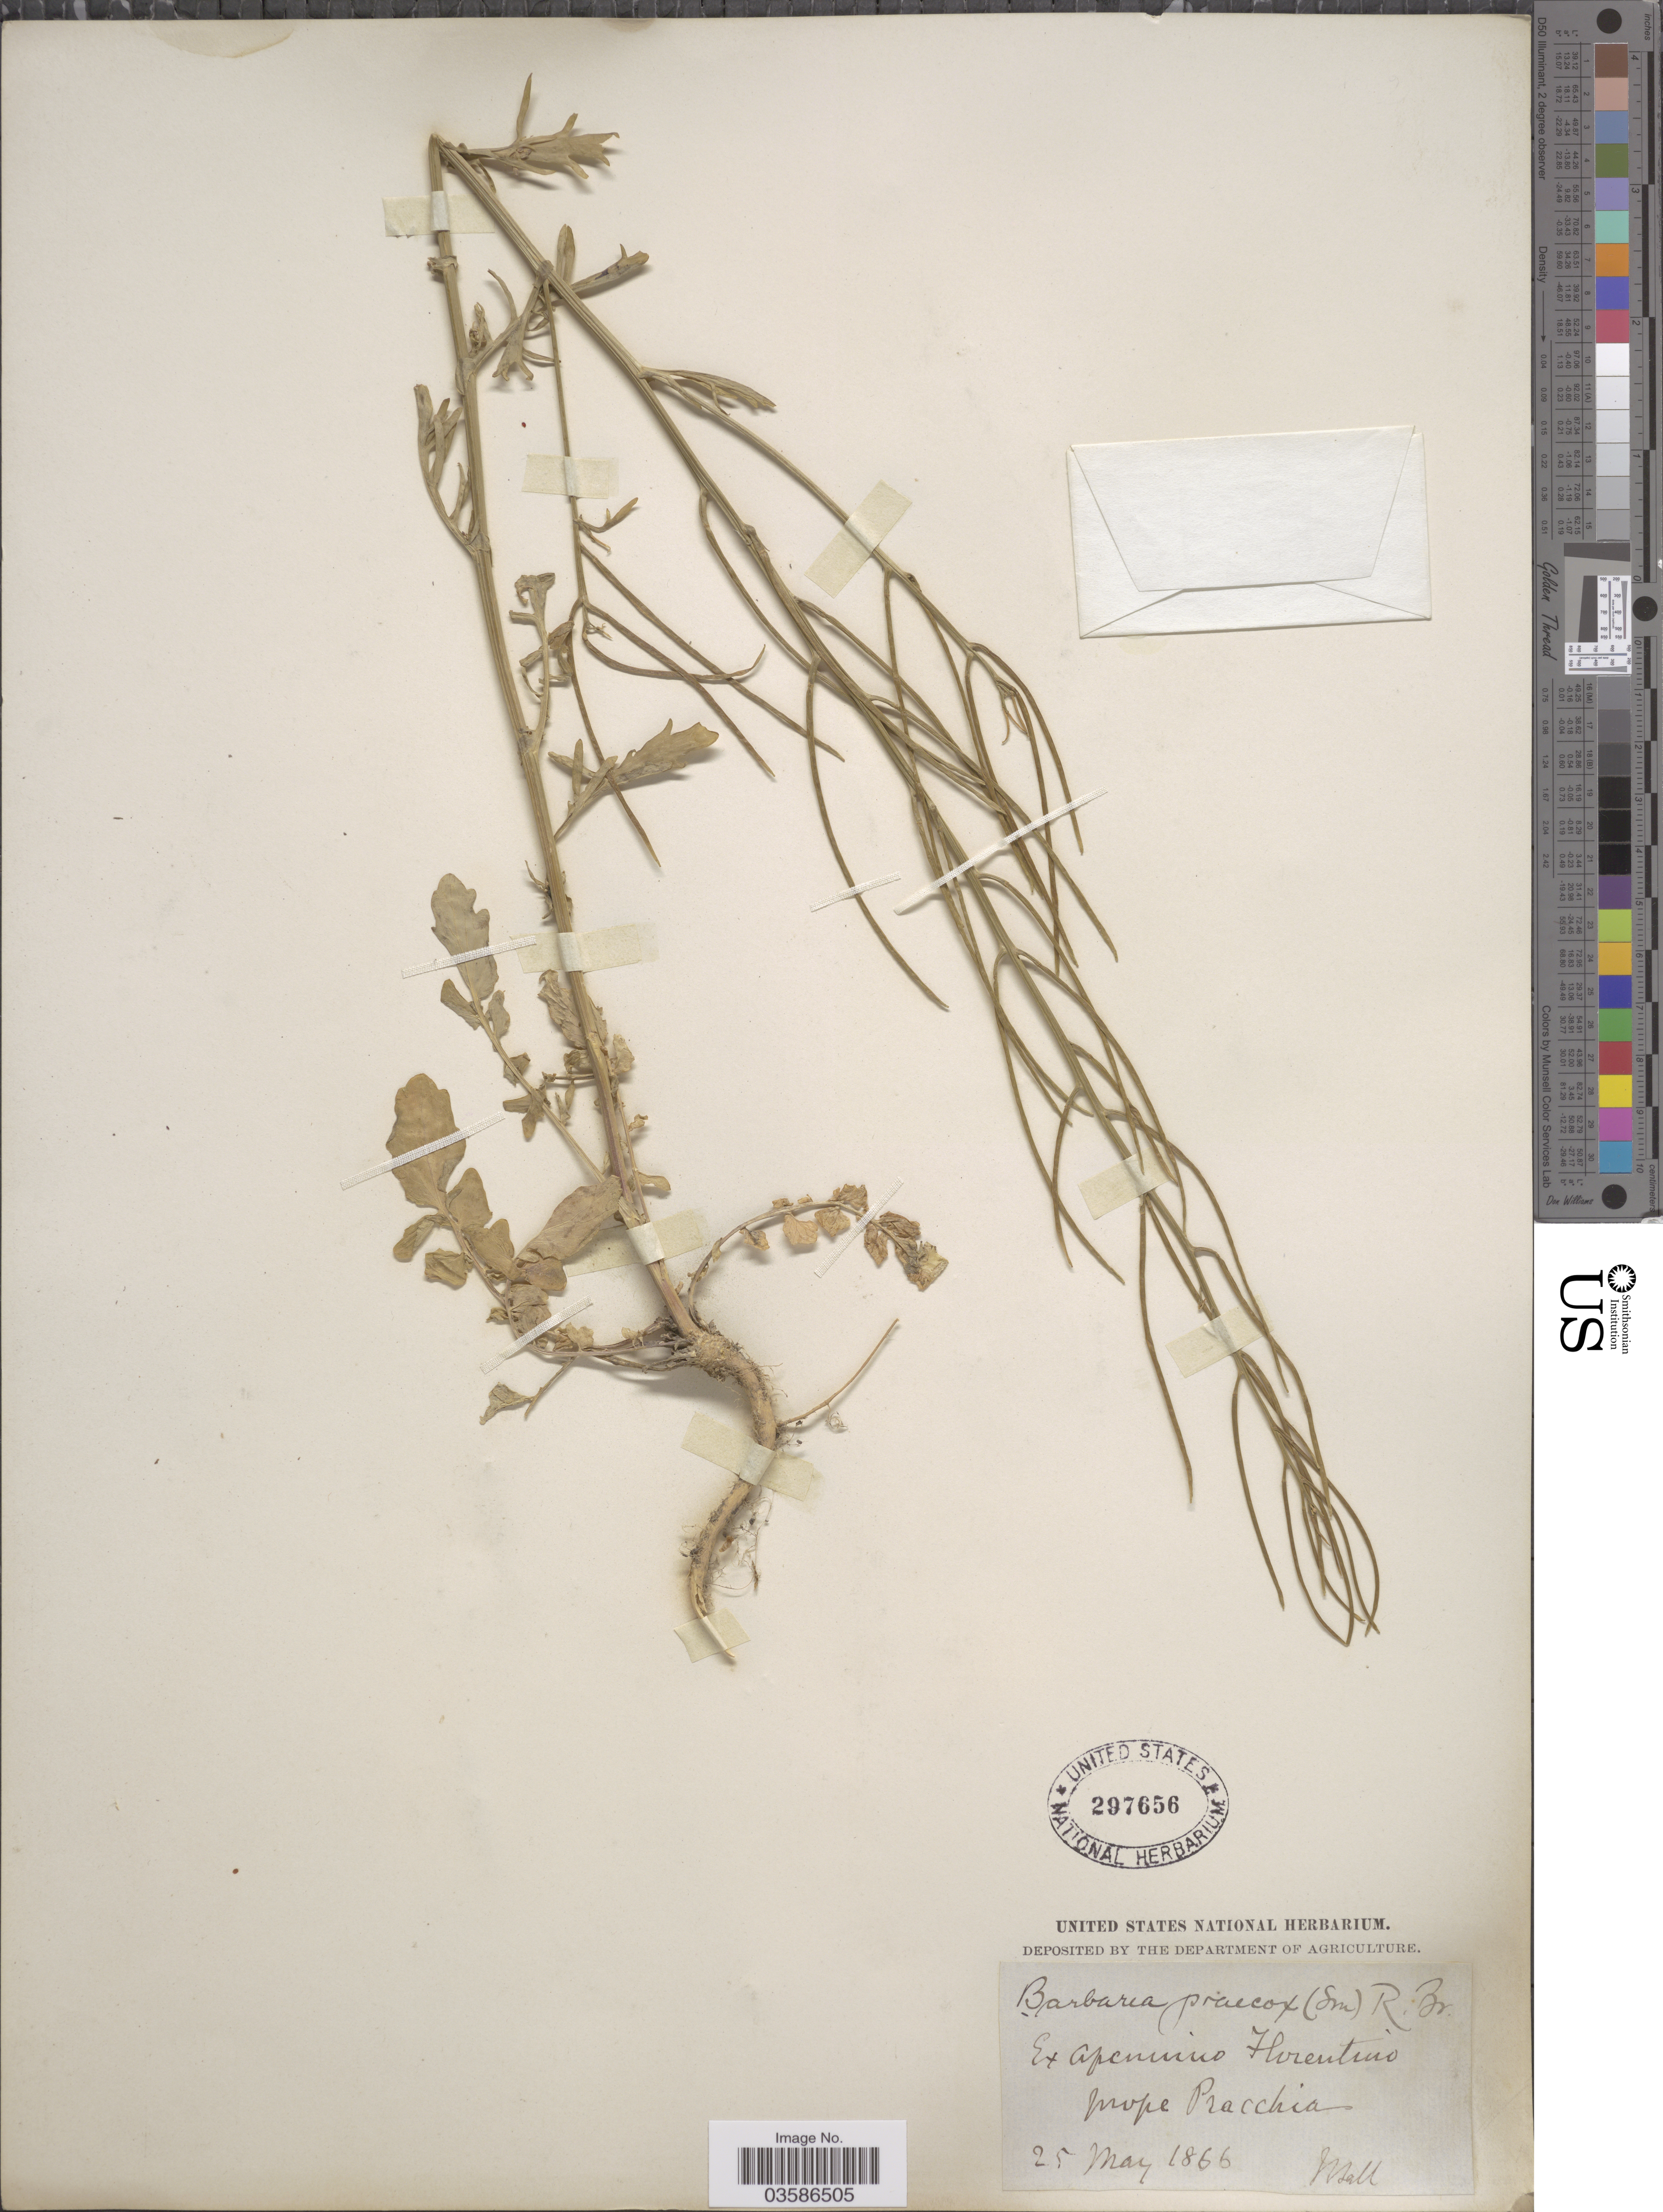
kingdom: Plantae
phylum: Tracheophyta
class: Magnoliopsida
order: Brassicales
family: Brassicaceae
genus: Barbarea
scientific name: Barbarea praecox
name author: (Sm.) W.T. Aiton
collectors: J. Ball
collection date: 1866-05-25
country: Italy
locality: Ex apennino Florentino prope Pracchia.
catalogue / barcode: US 297656